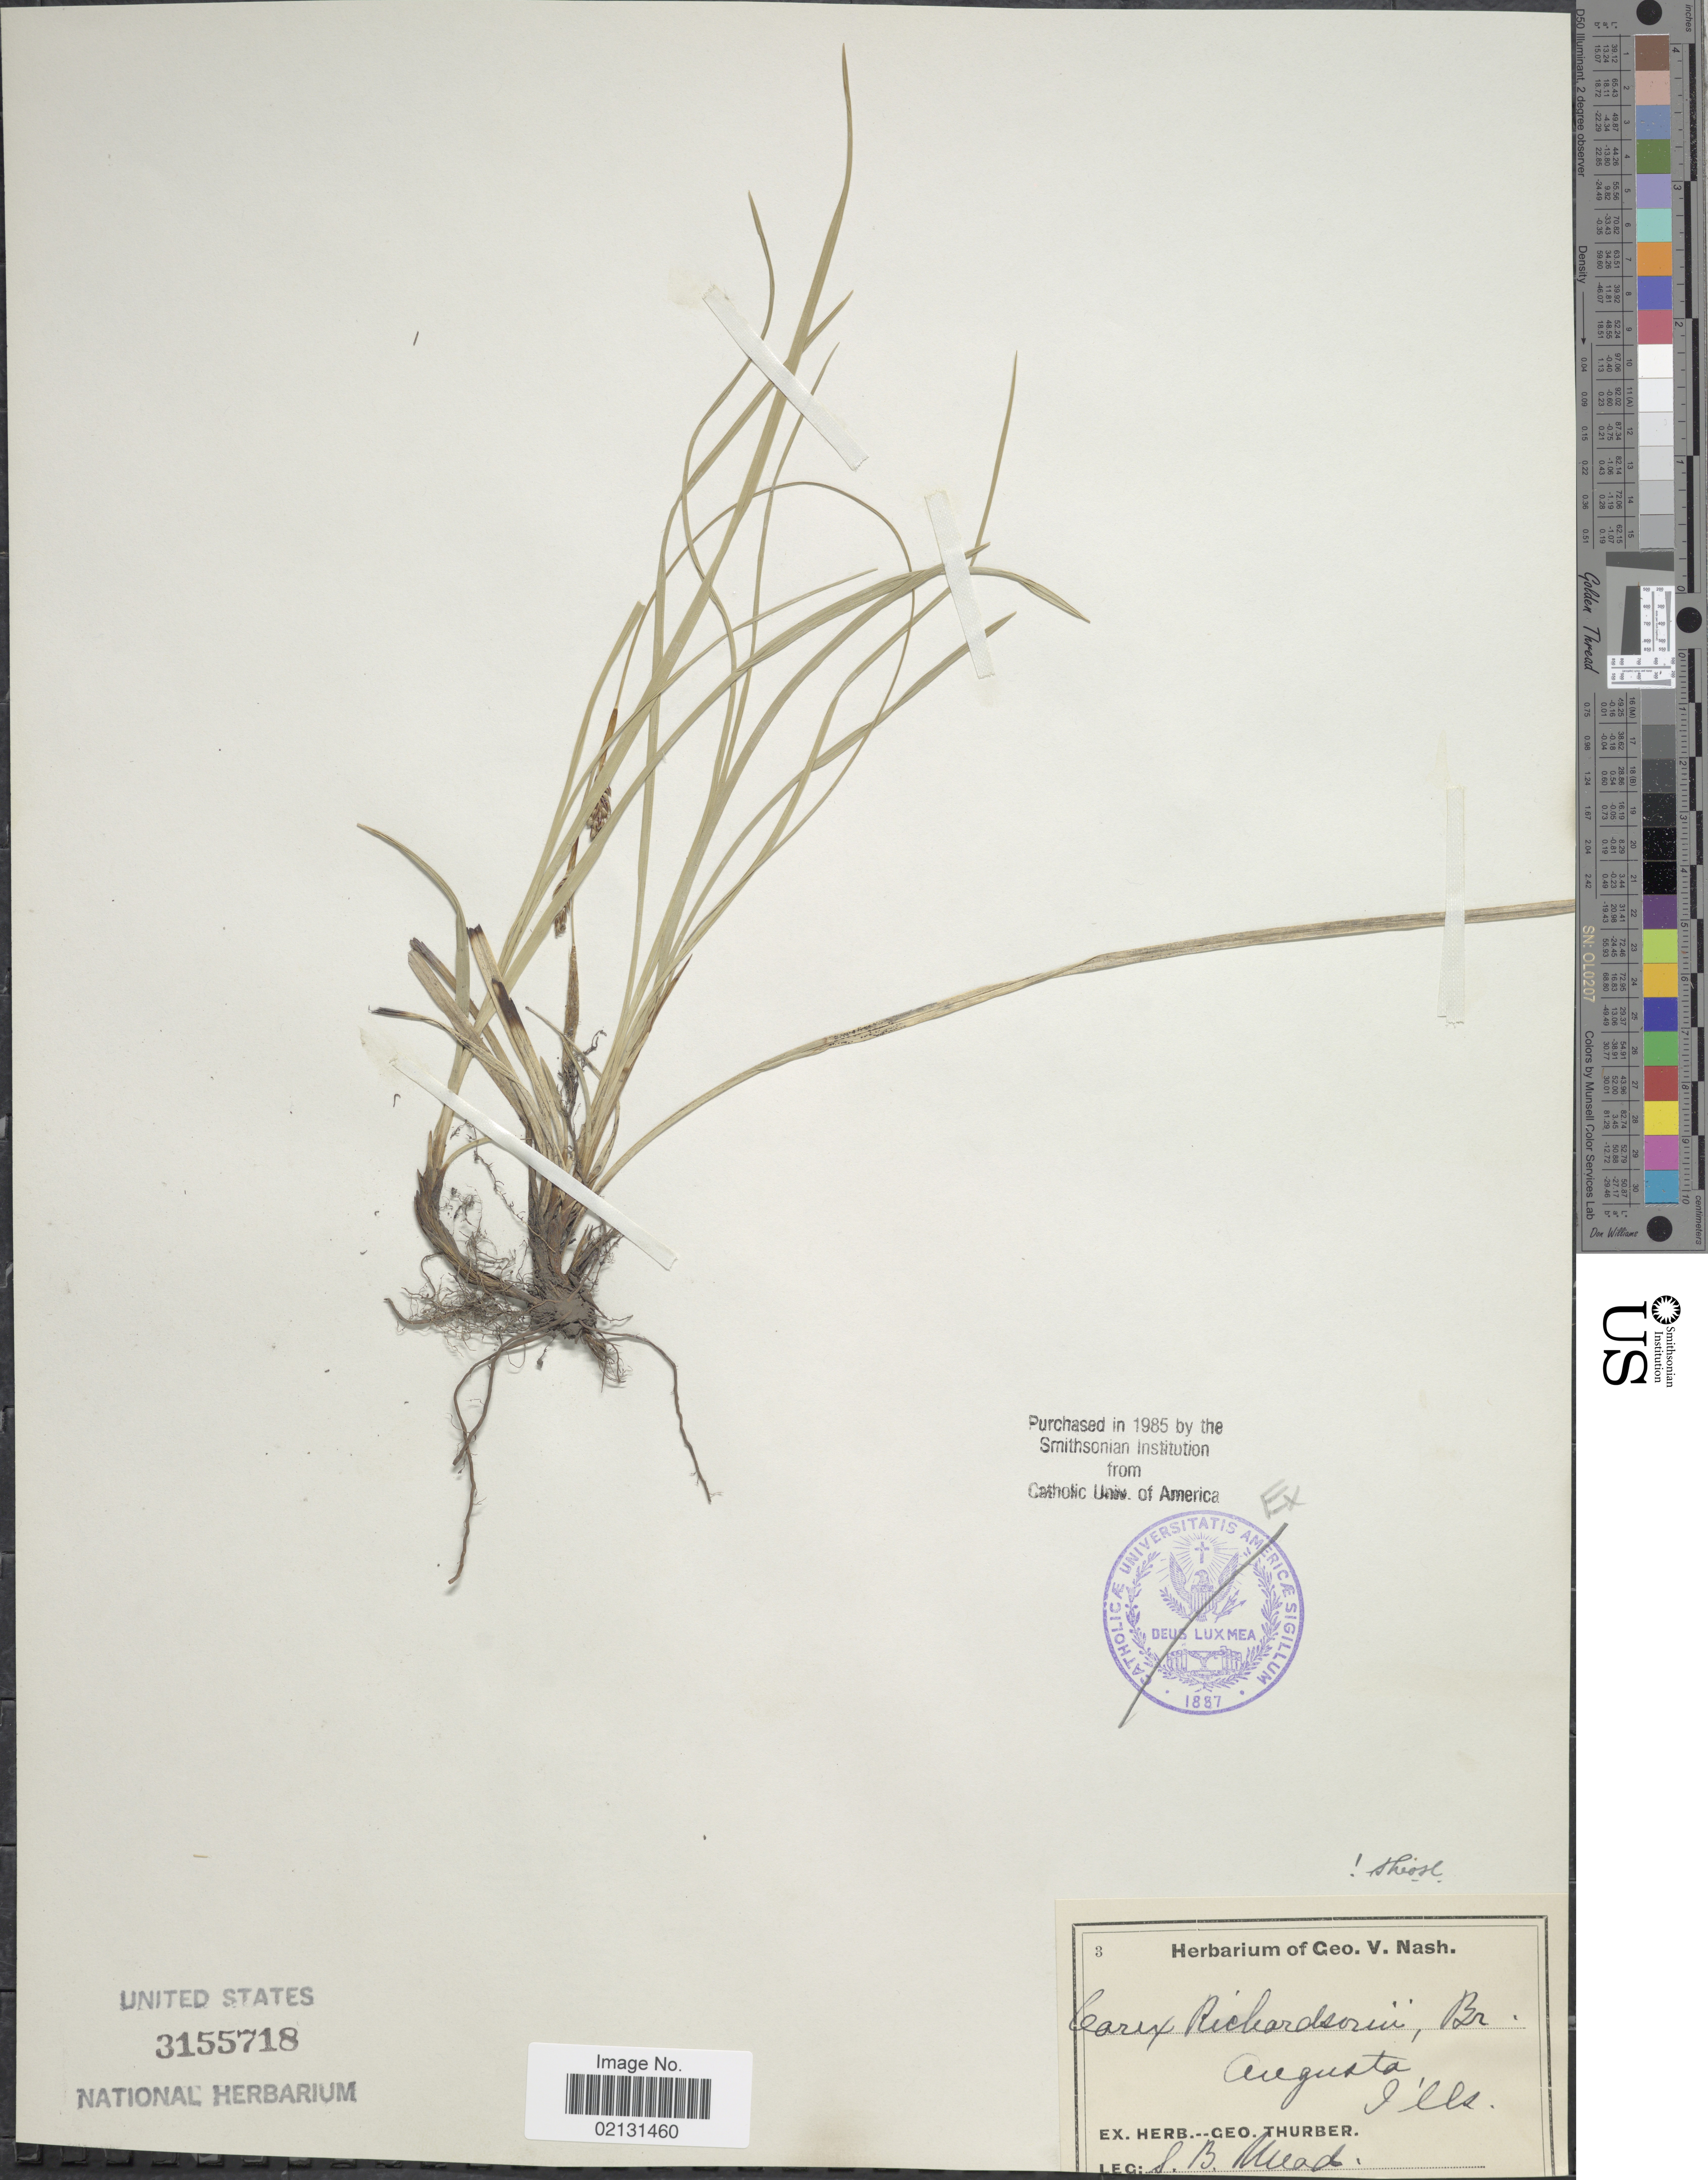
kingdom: Plantae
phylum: Tracheophyta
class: Liliopsida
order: Poales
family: Cyperaceae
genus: Carex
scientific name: Carex richardsonii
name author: R. Br.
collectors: S. Mead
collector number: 3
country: United States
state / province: Illinois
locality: Augusta.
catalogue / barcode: US 3155718